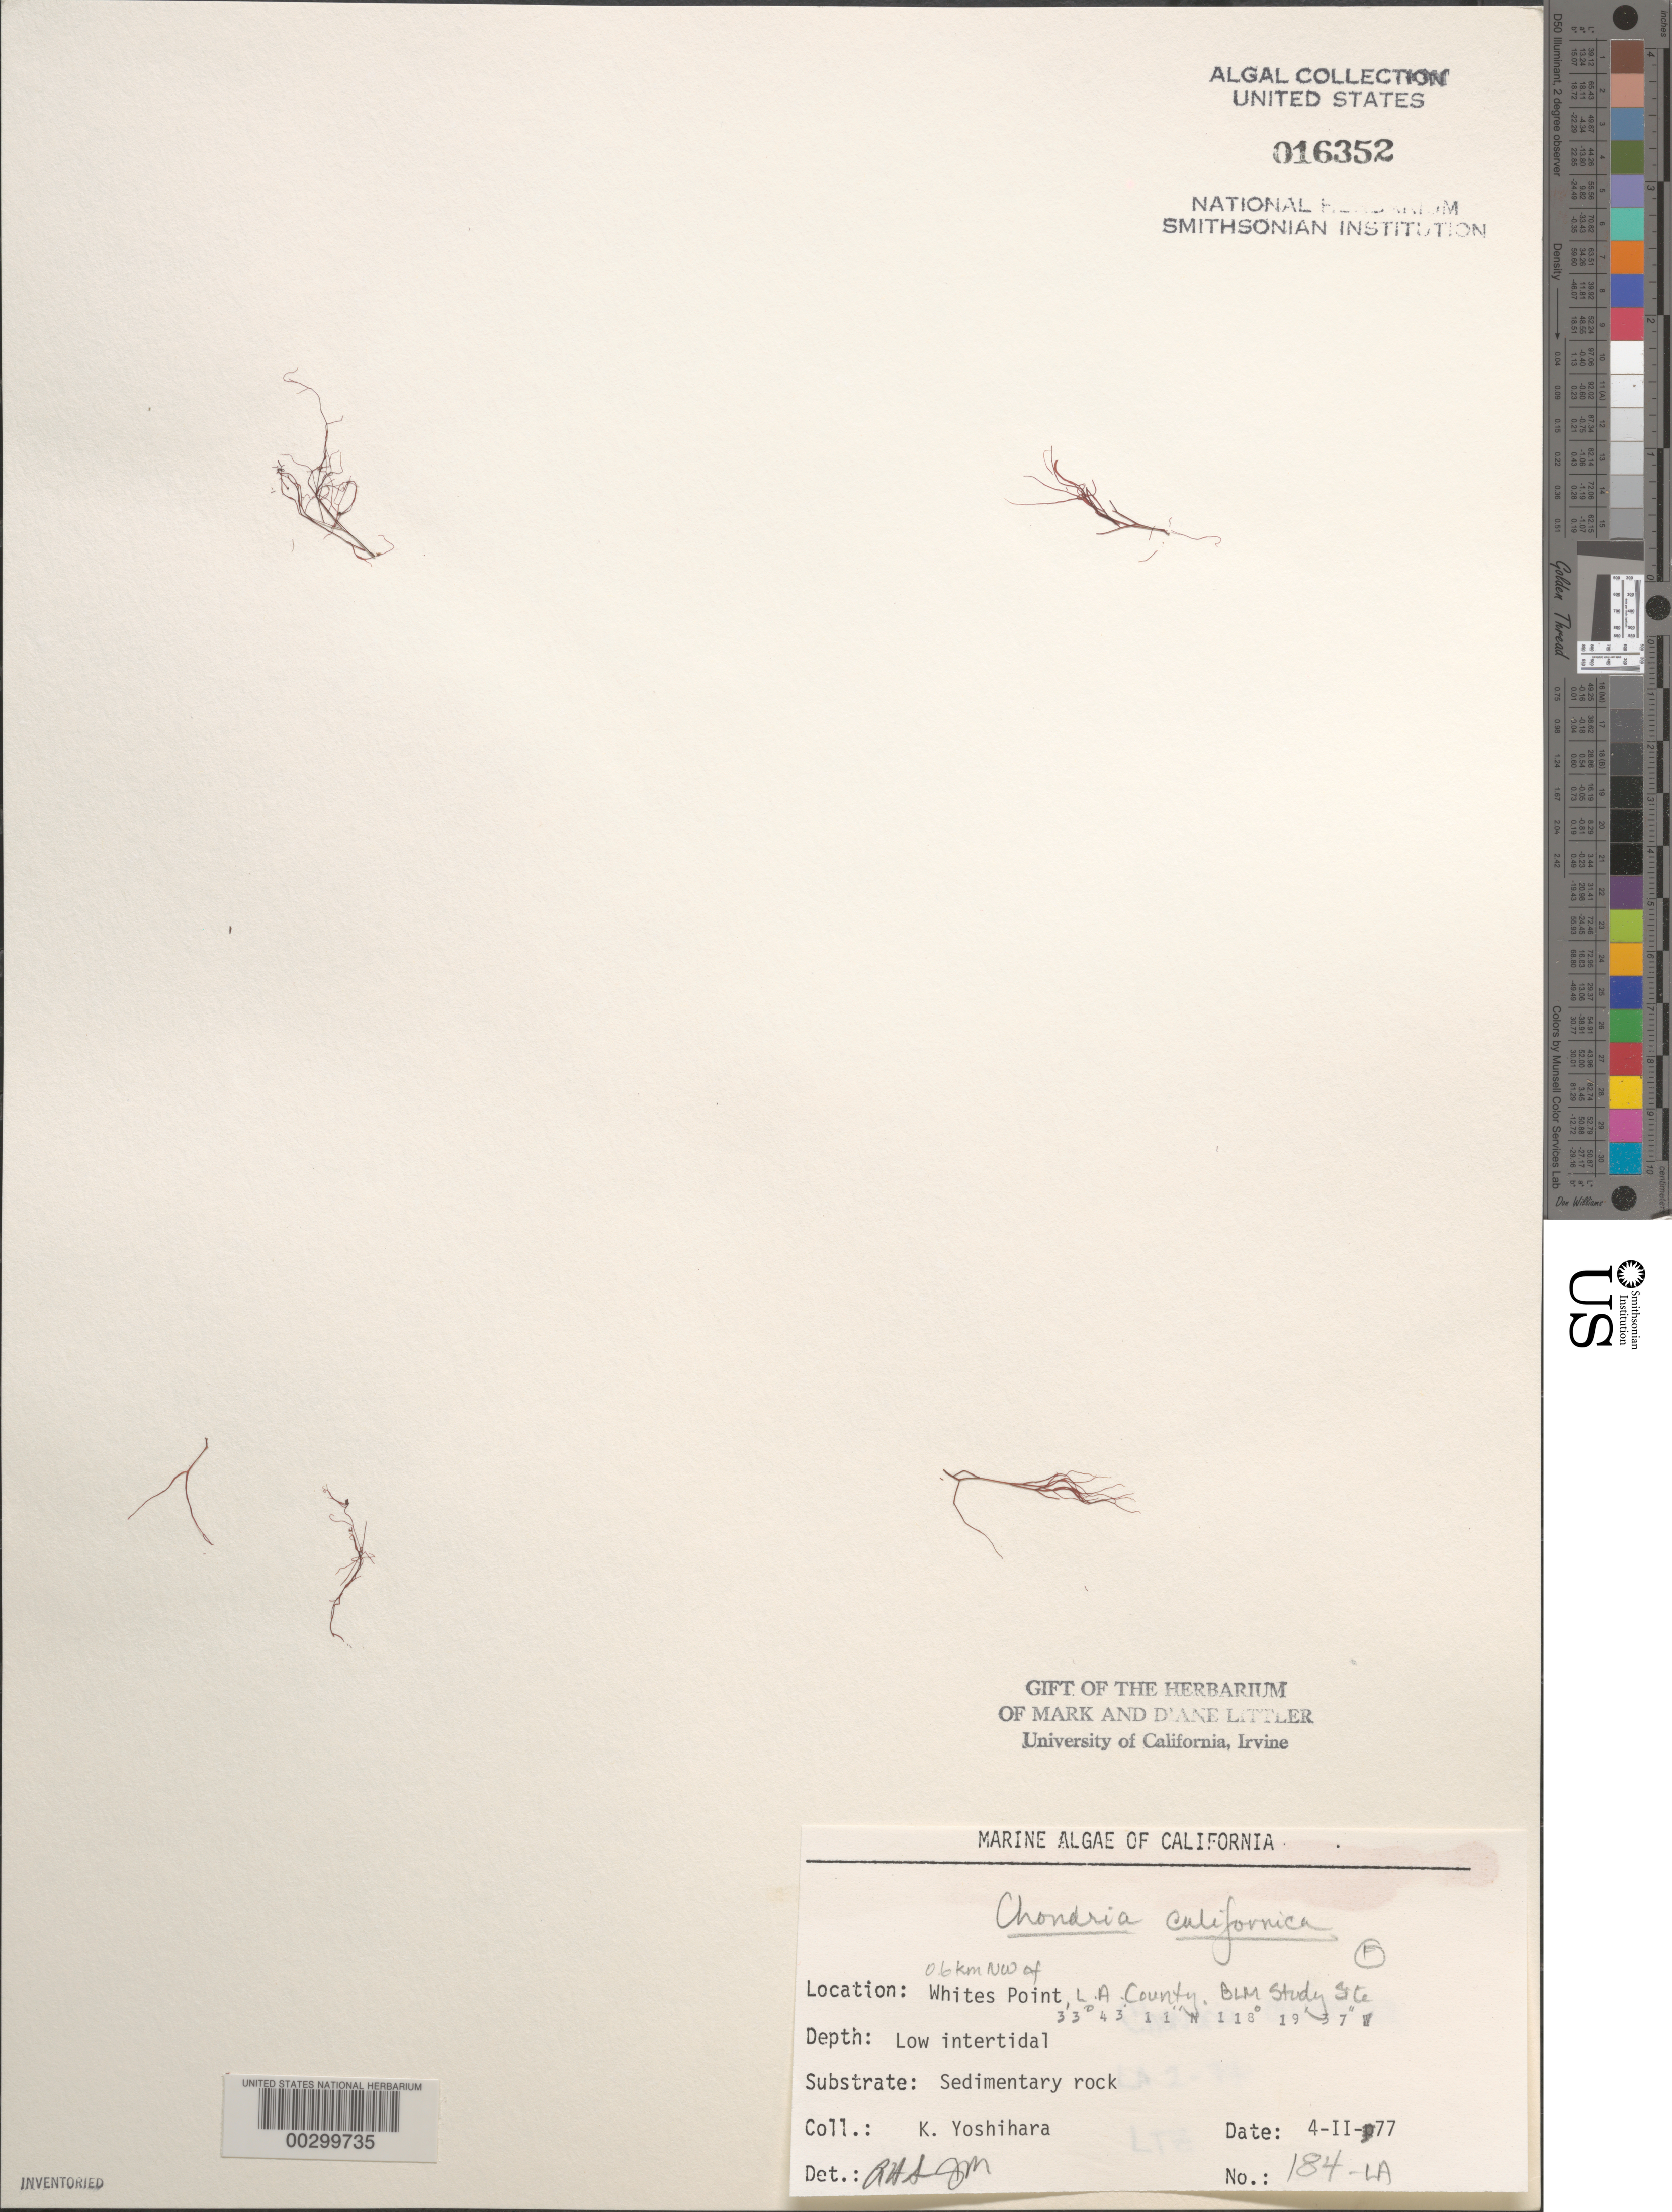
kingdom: Plantae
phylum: Rhodophyta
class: Florideophyceae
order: Ceramiales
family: Rhodomelaceae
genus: Chondria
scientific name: Chondria acrorhizophora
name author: Setch. & N.L. Gardner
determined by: Algae name updating Project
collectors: K. Yoshihara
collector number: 184-la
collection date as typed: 04 Feb 1977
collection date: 1977-02-04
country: United States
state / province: California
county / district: Los Angeles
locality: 0.6 km northwest of Whites Point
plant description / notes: BLM-SOCALBIGHT Rocky Intertidal Survey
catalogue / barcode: US 16352